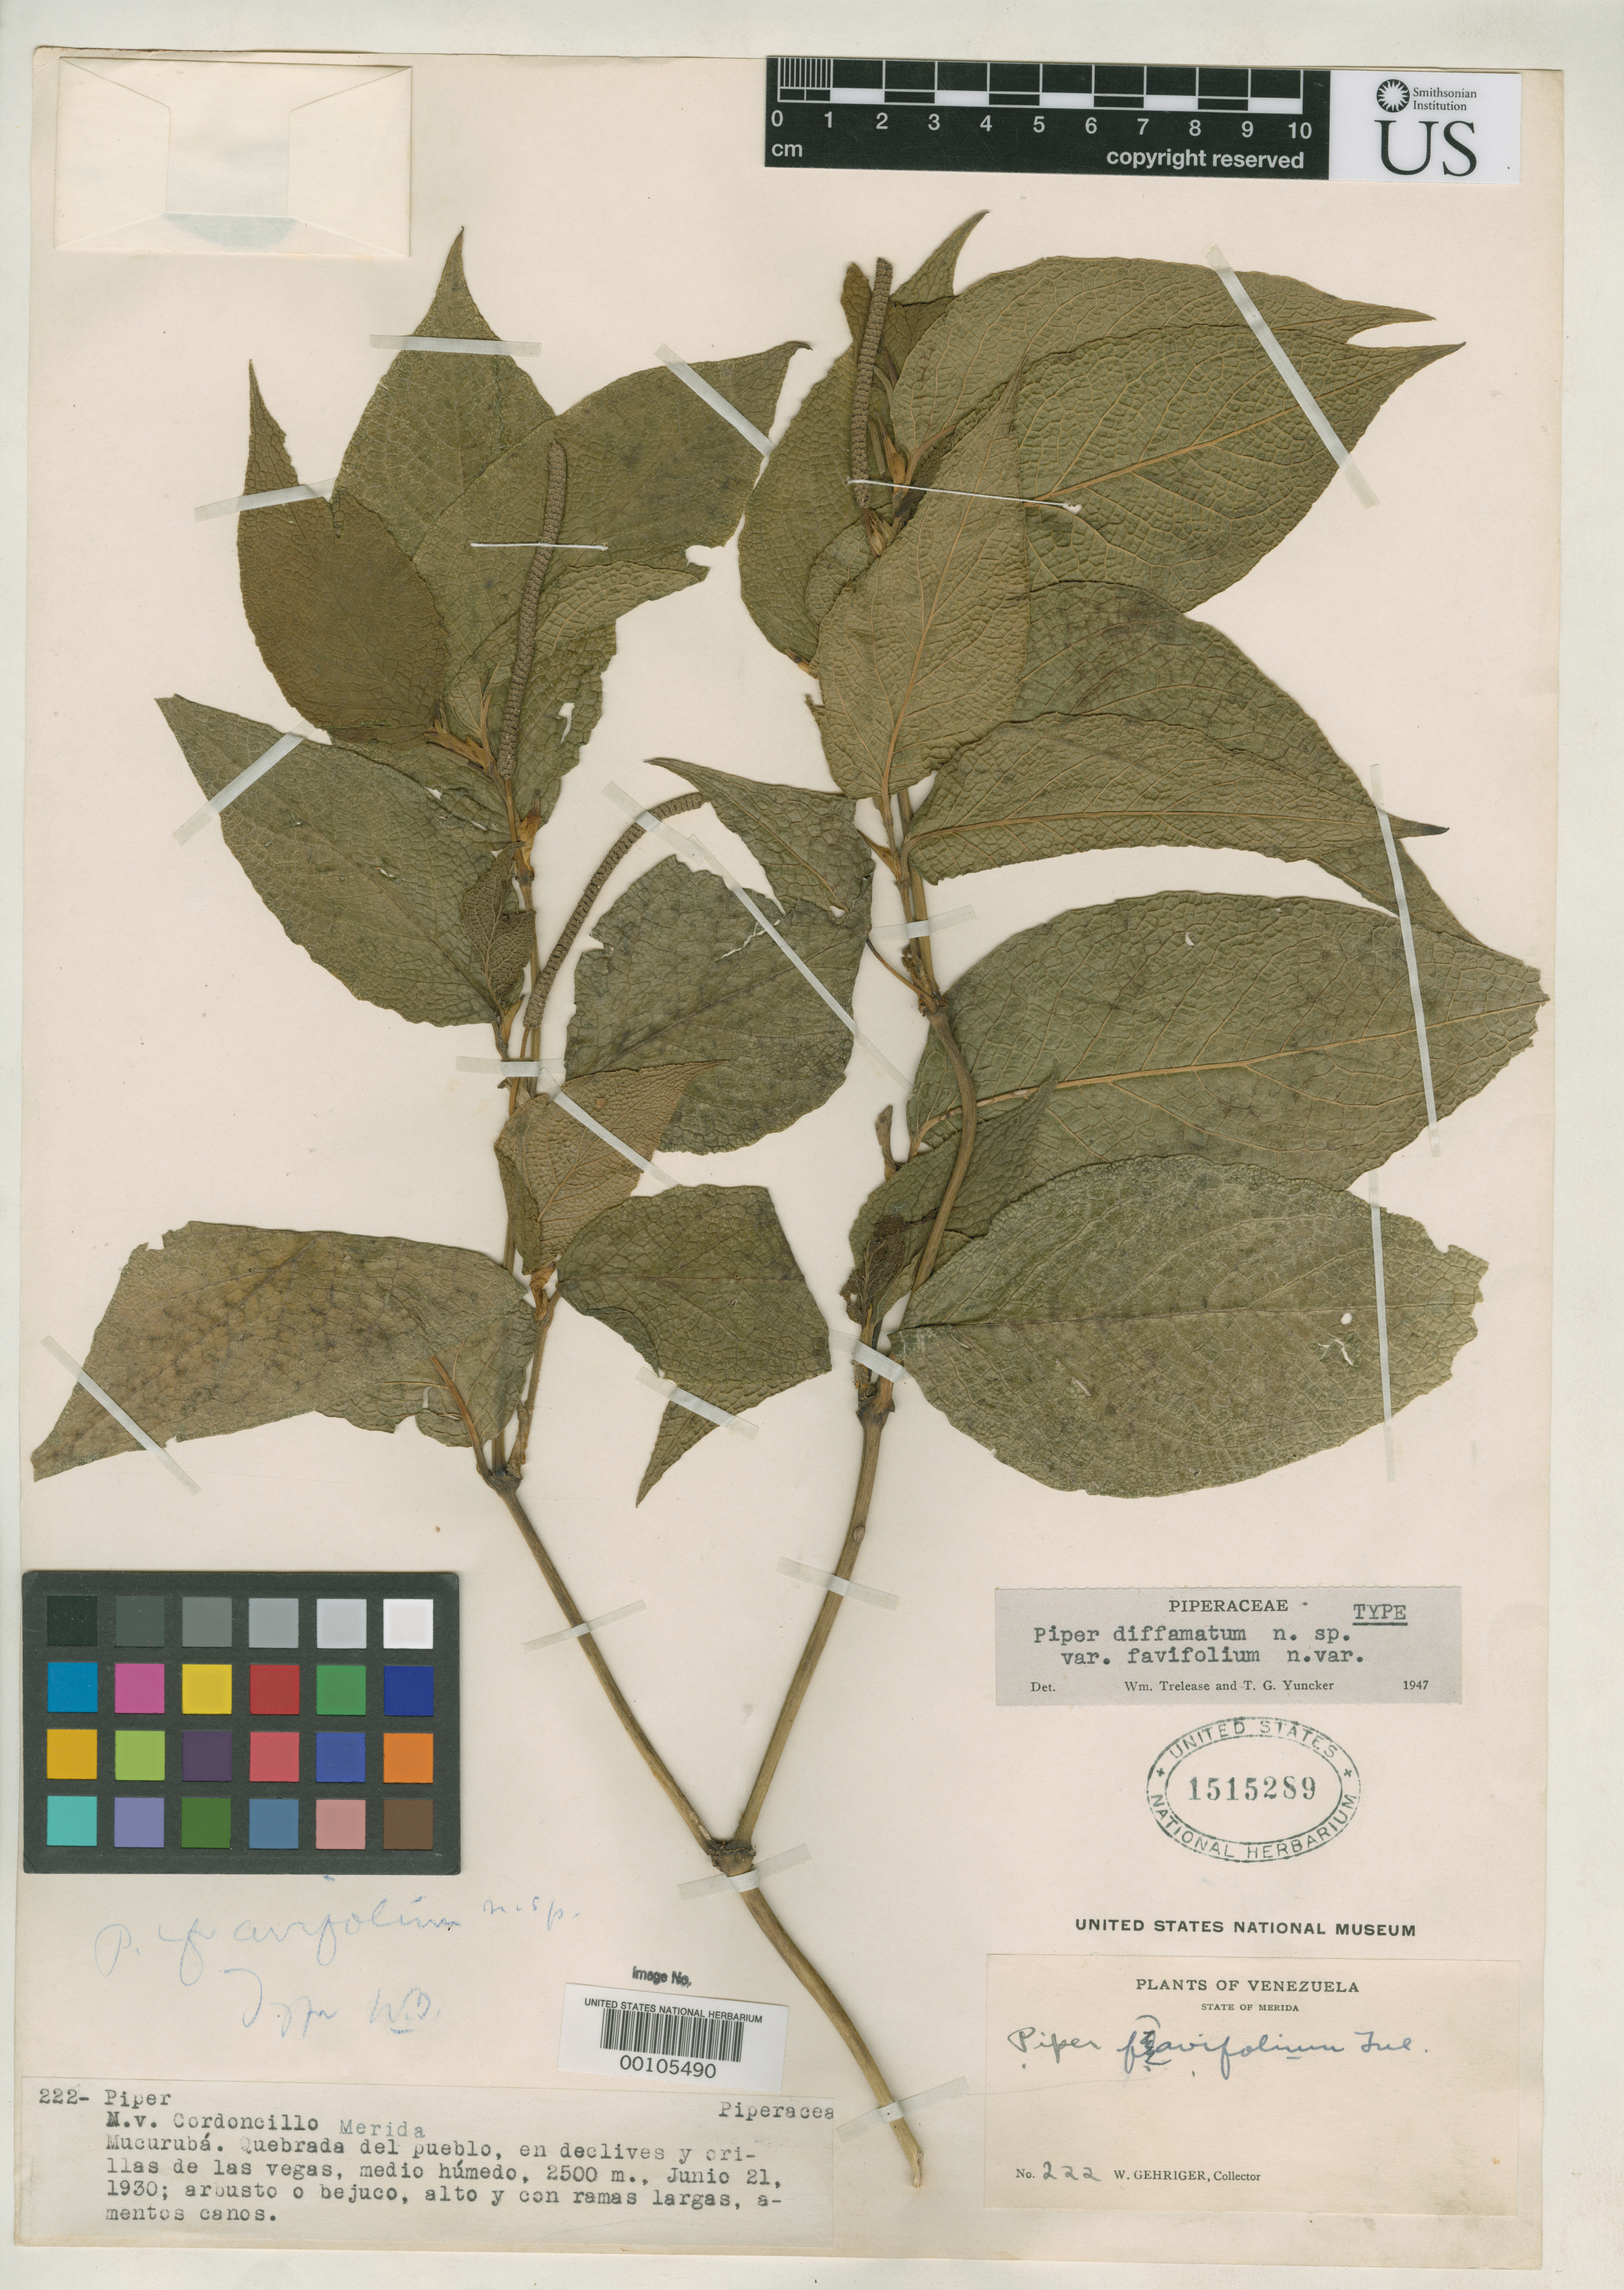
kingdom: Plantae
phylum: Tracheophyta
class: Magnoliopsida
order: Piperales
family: Piperaceae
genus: Piper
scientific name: Piper diffamatum var. favifolium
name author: Trel. & Yunck.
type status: Holotype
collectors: W. Gehriger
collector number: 222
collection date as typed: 21 Jun 1930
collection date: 1930-06-21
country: Venezuela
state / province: Mérida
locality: Mucuruba.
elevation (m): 2500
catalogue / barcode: US 1515289